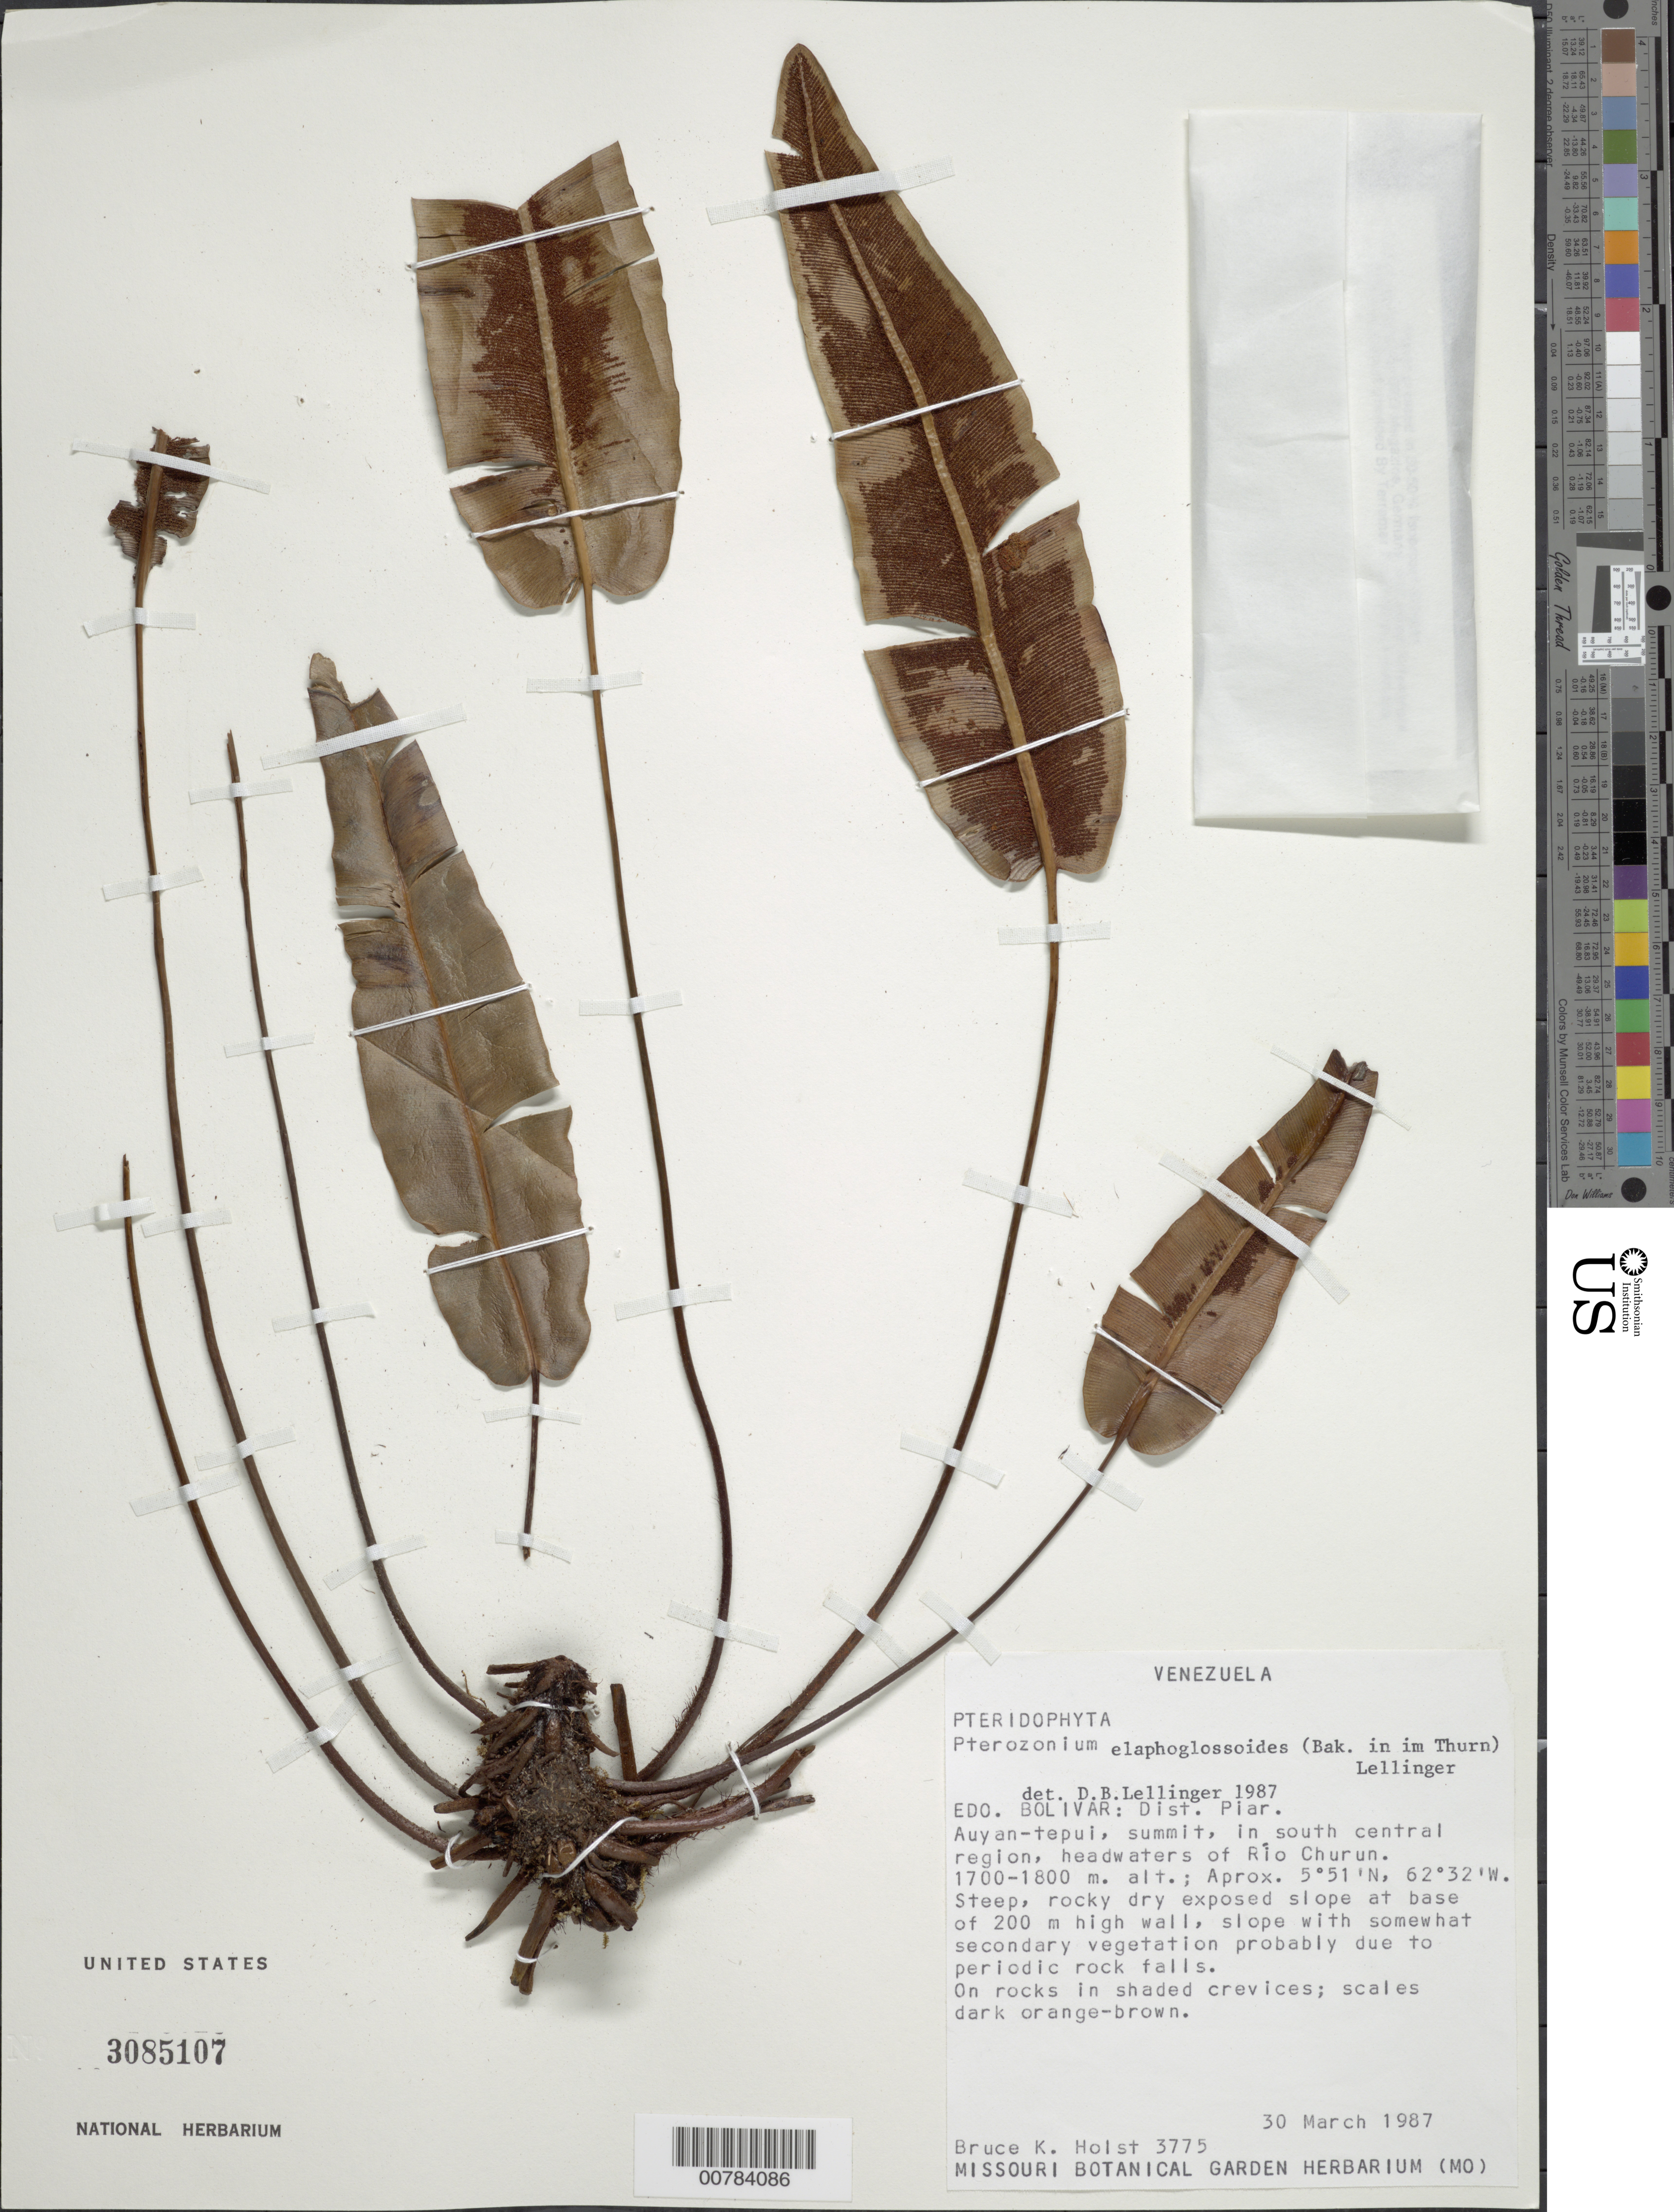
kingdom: Plantae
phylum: Tracheophyta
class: Polypodiopsida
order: Polypodiales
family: Pteridaceae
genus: Pterozonium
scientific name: Pterozonium elaphoglossoides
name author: (Baker) Lellinger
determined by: Lellinger, David B., (BOT), Smithsonian Institution - National Museum of Natural History (UNITED STATES)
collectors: B. Holst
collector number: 3775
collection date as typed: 30-Mar-87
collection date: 1987-03-30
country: Venezuela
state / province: Bolívar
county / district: Piar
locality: Auyan-tepuí, summit, south-central region, headwaters of Río Churún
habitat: Steep rocky dry exposed slope with somewhat secondary vegetation due to periodic rock falls.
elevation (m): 1700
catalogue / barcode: US 3085107